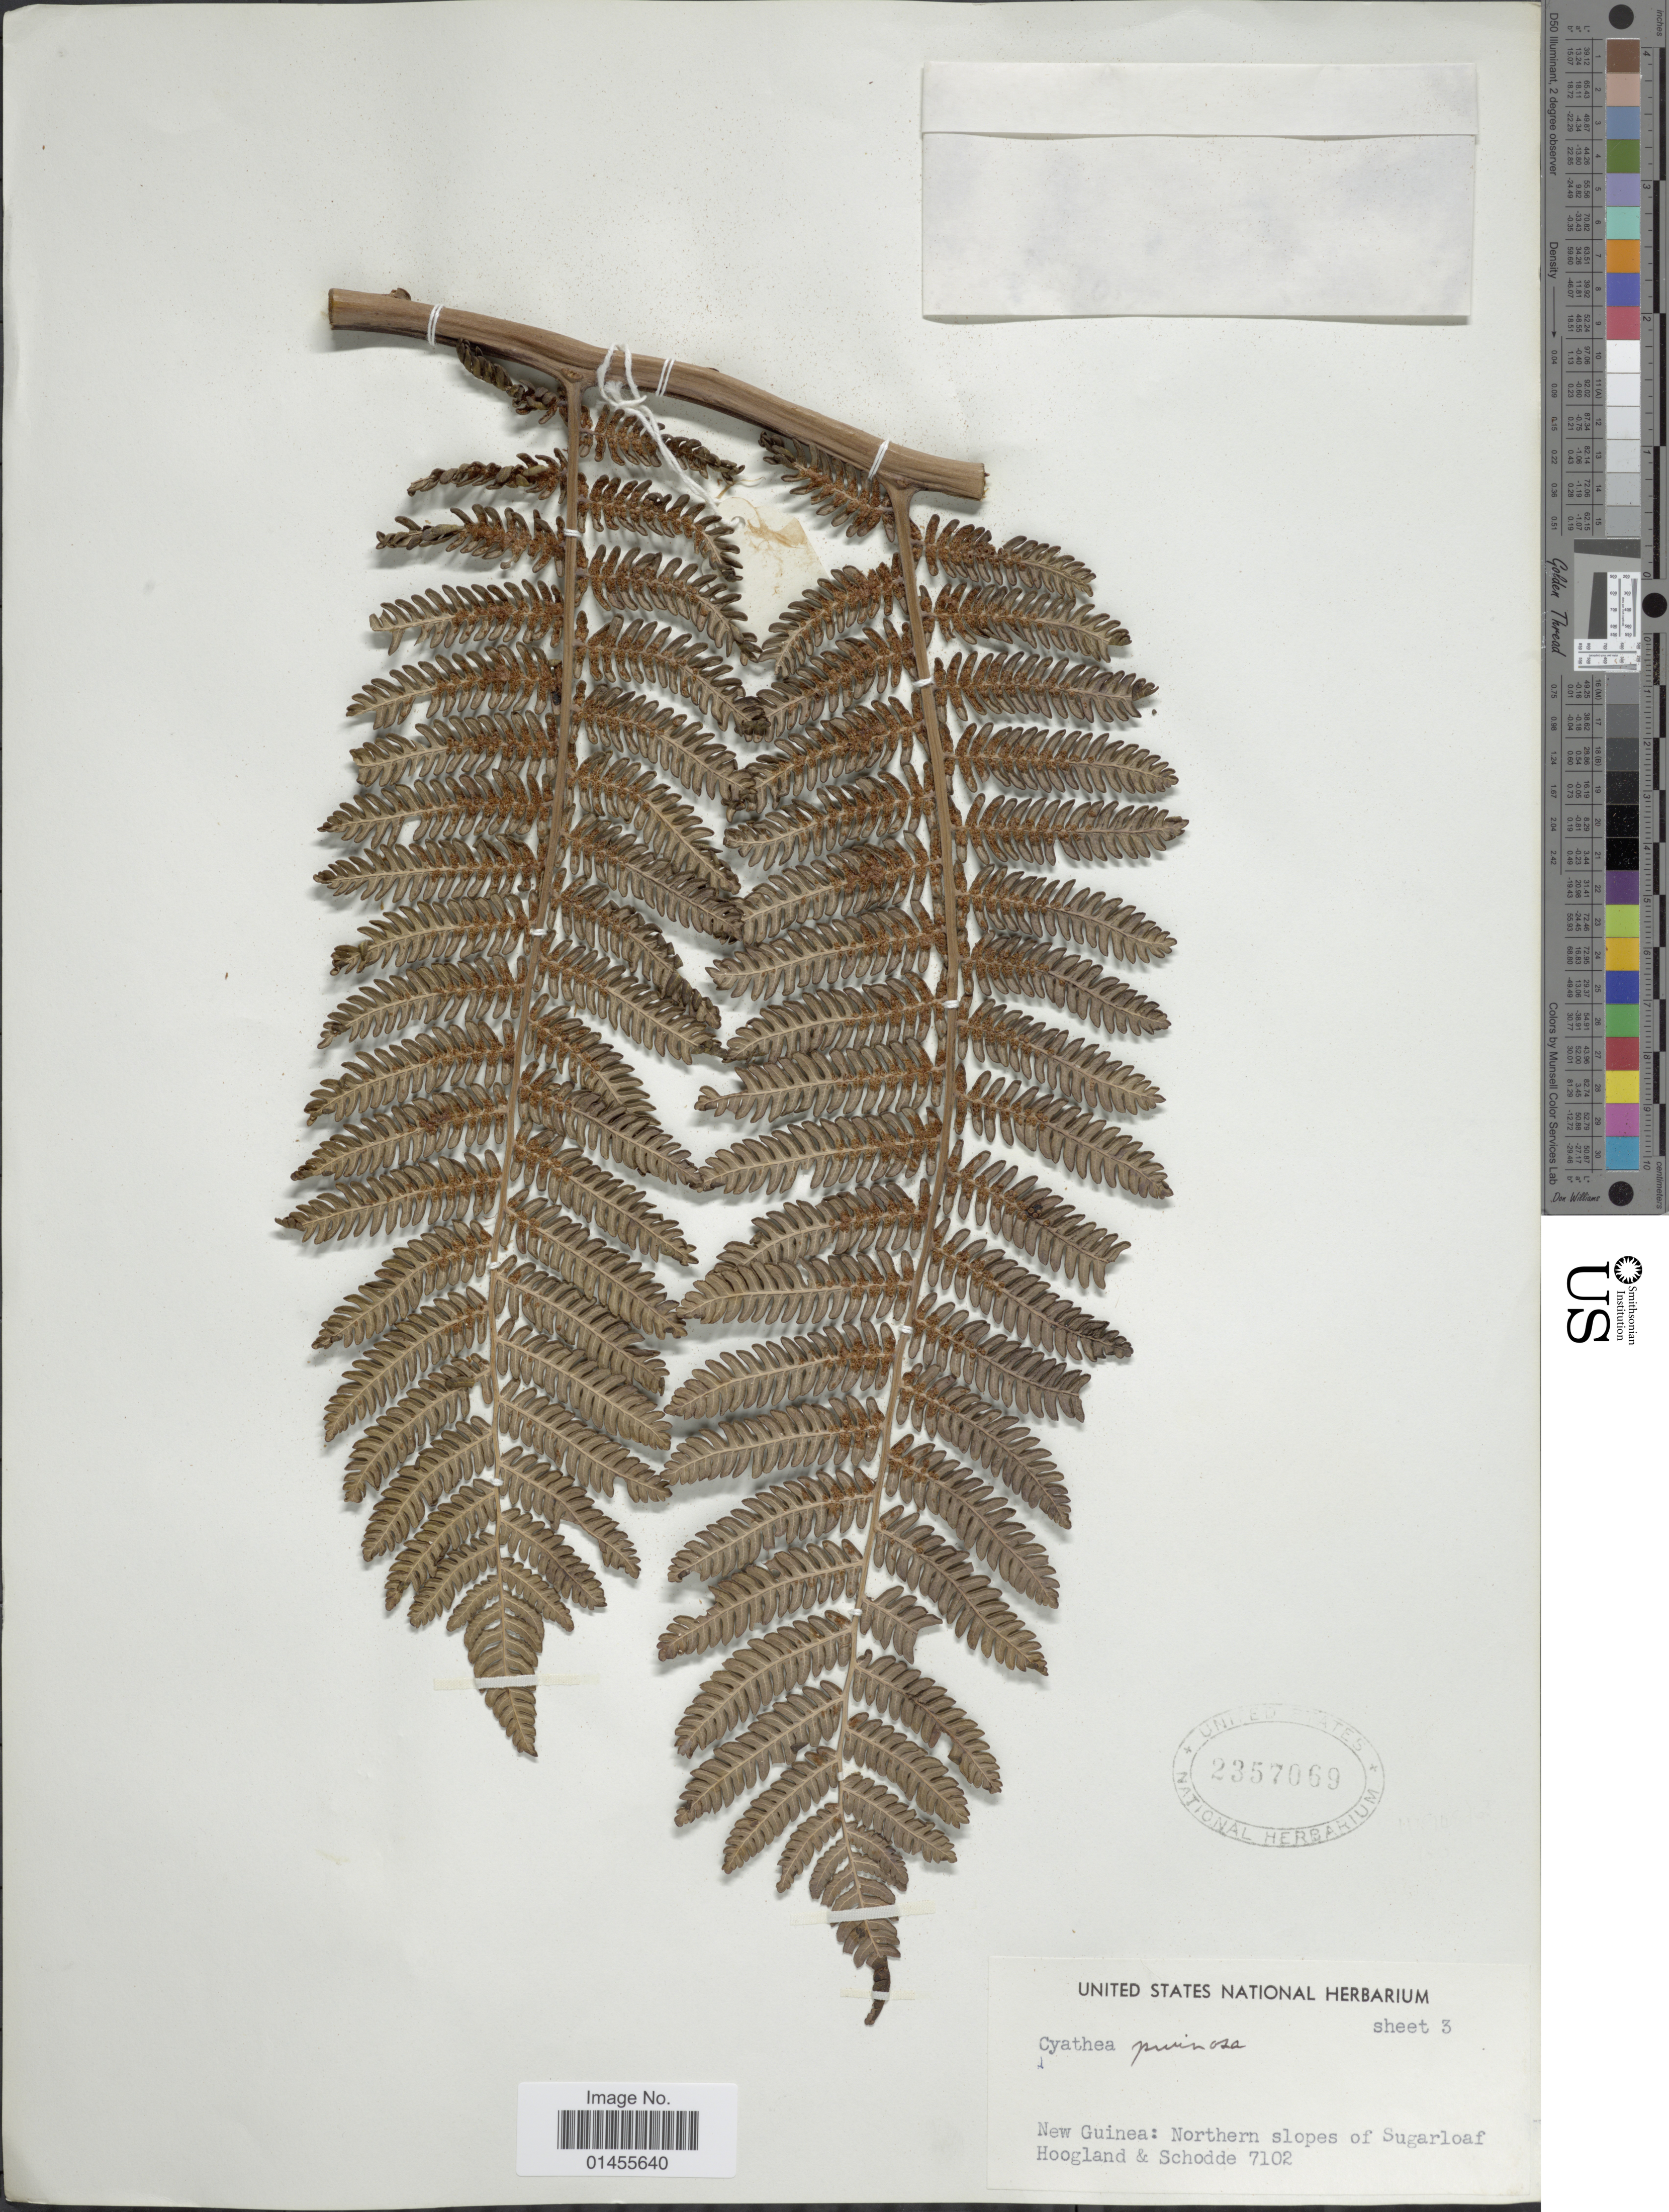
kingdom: Plantae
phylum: Tracheophyta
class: Polypodiopsida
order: Cyatheales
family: Cyatheaceae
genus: Alsophila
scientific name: Alsophila pruinosa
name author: (Rosenst.) R.M. Tryon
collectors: R. D. Hoogland & R. Schodde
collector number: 7102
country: Papua New Guinea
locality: New Guinea: Northern slopes of Sugarloaf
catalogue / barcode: US 2357069